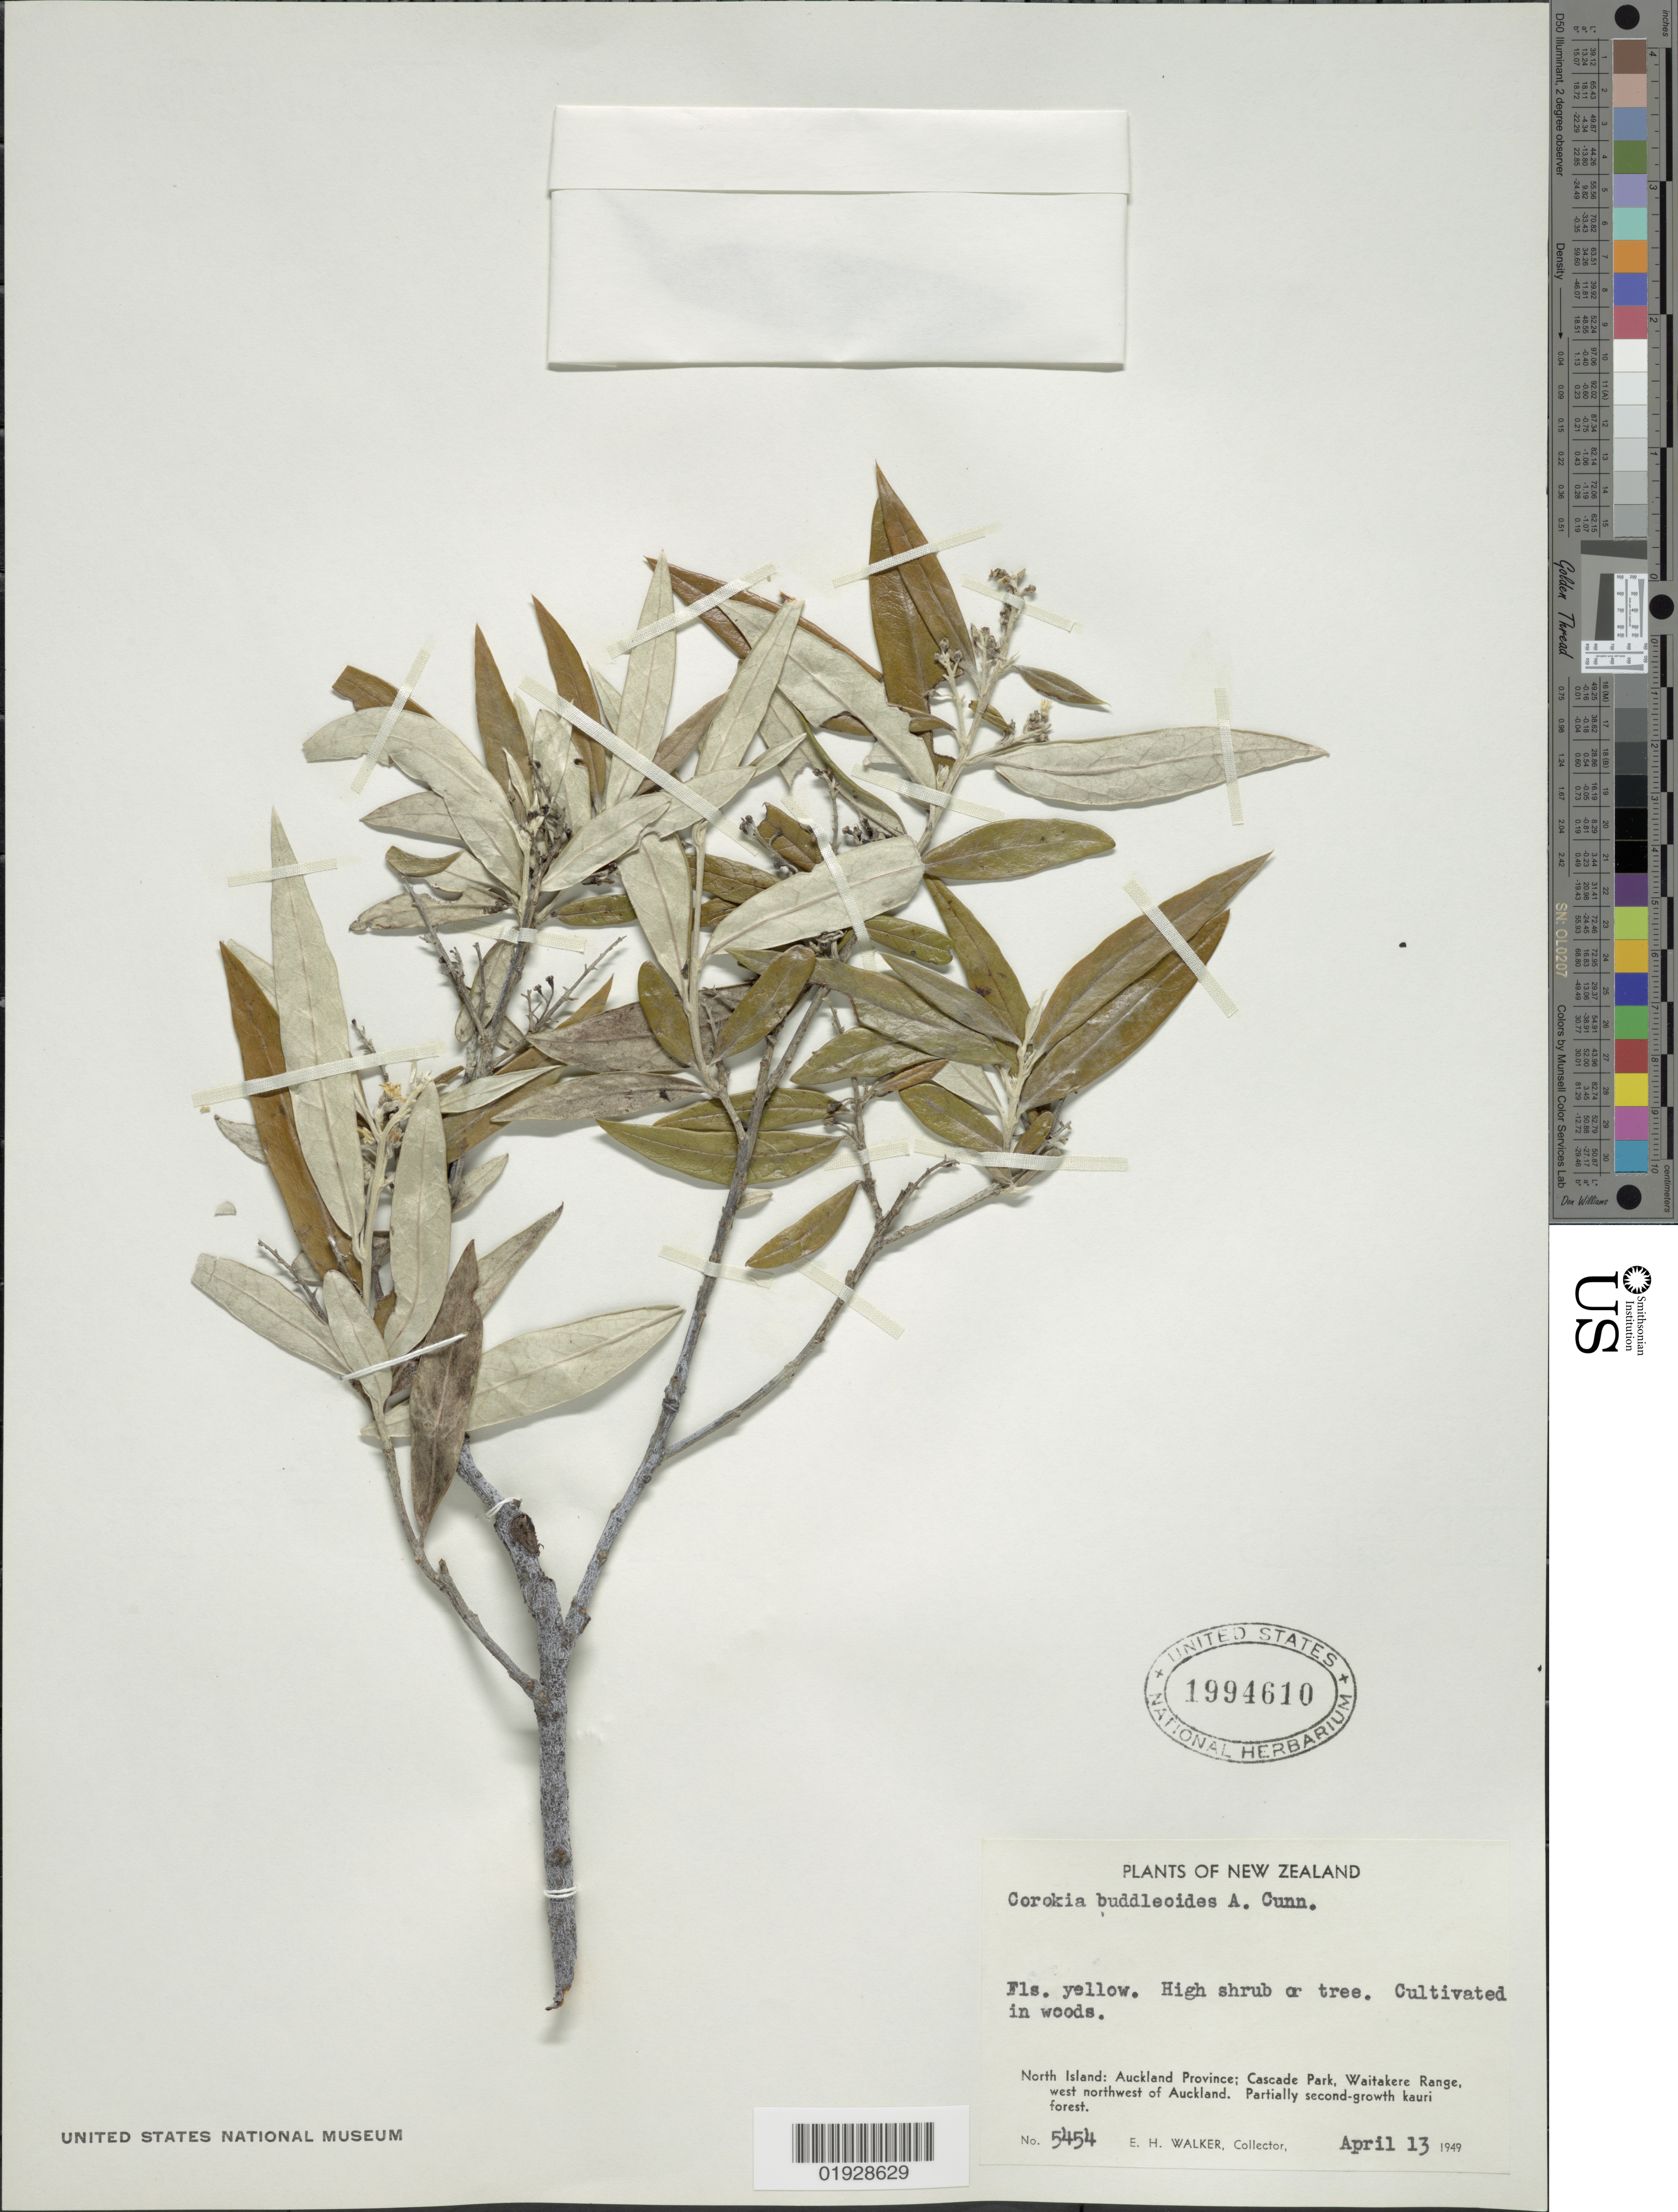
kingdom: Plantae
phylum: Tracheophyta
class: Magnoliopsida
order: Asterales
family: Argophyllaceae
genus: Corokia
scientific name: Corokia buddlejoides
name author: A. Cunn.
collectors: E. H. Walker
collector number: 5454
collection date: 1949-04-13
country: New Zealand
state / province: Auckland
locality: North Island: Cascade Park, Waitakere Range, west northwest of Auckland.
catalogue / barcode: US 1994610